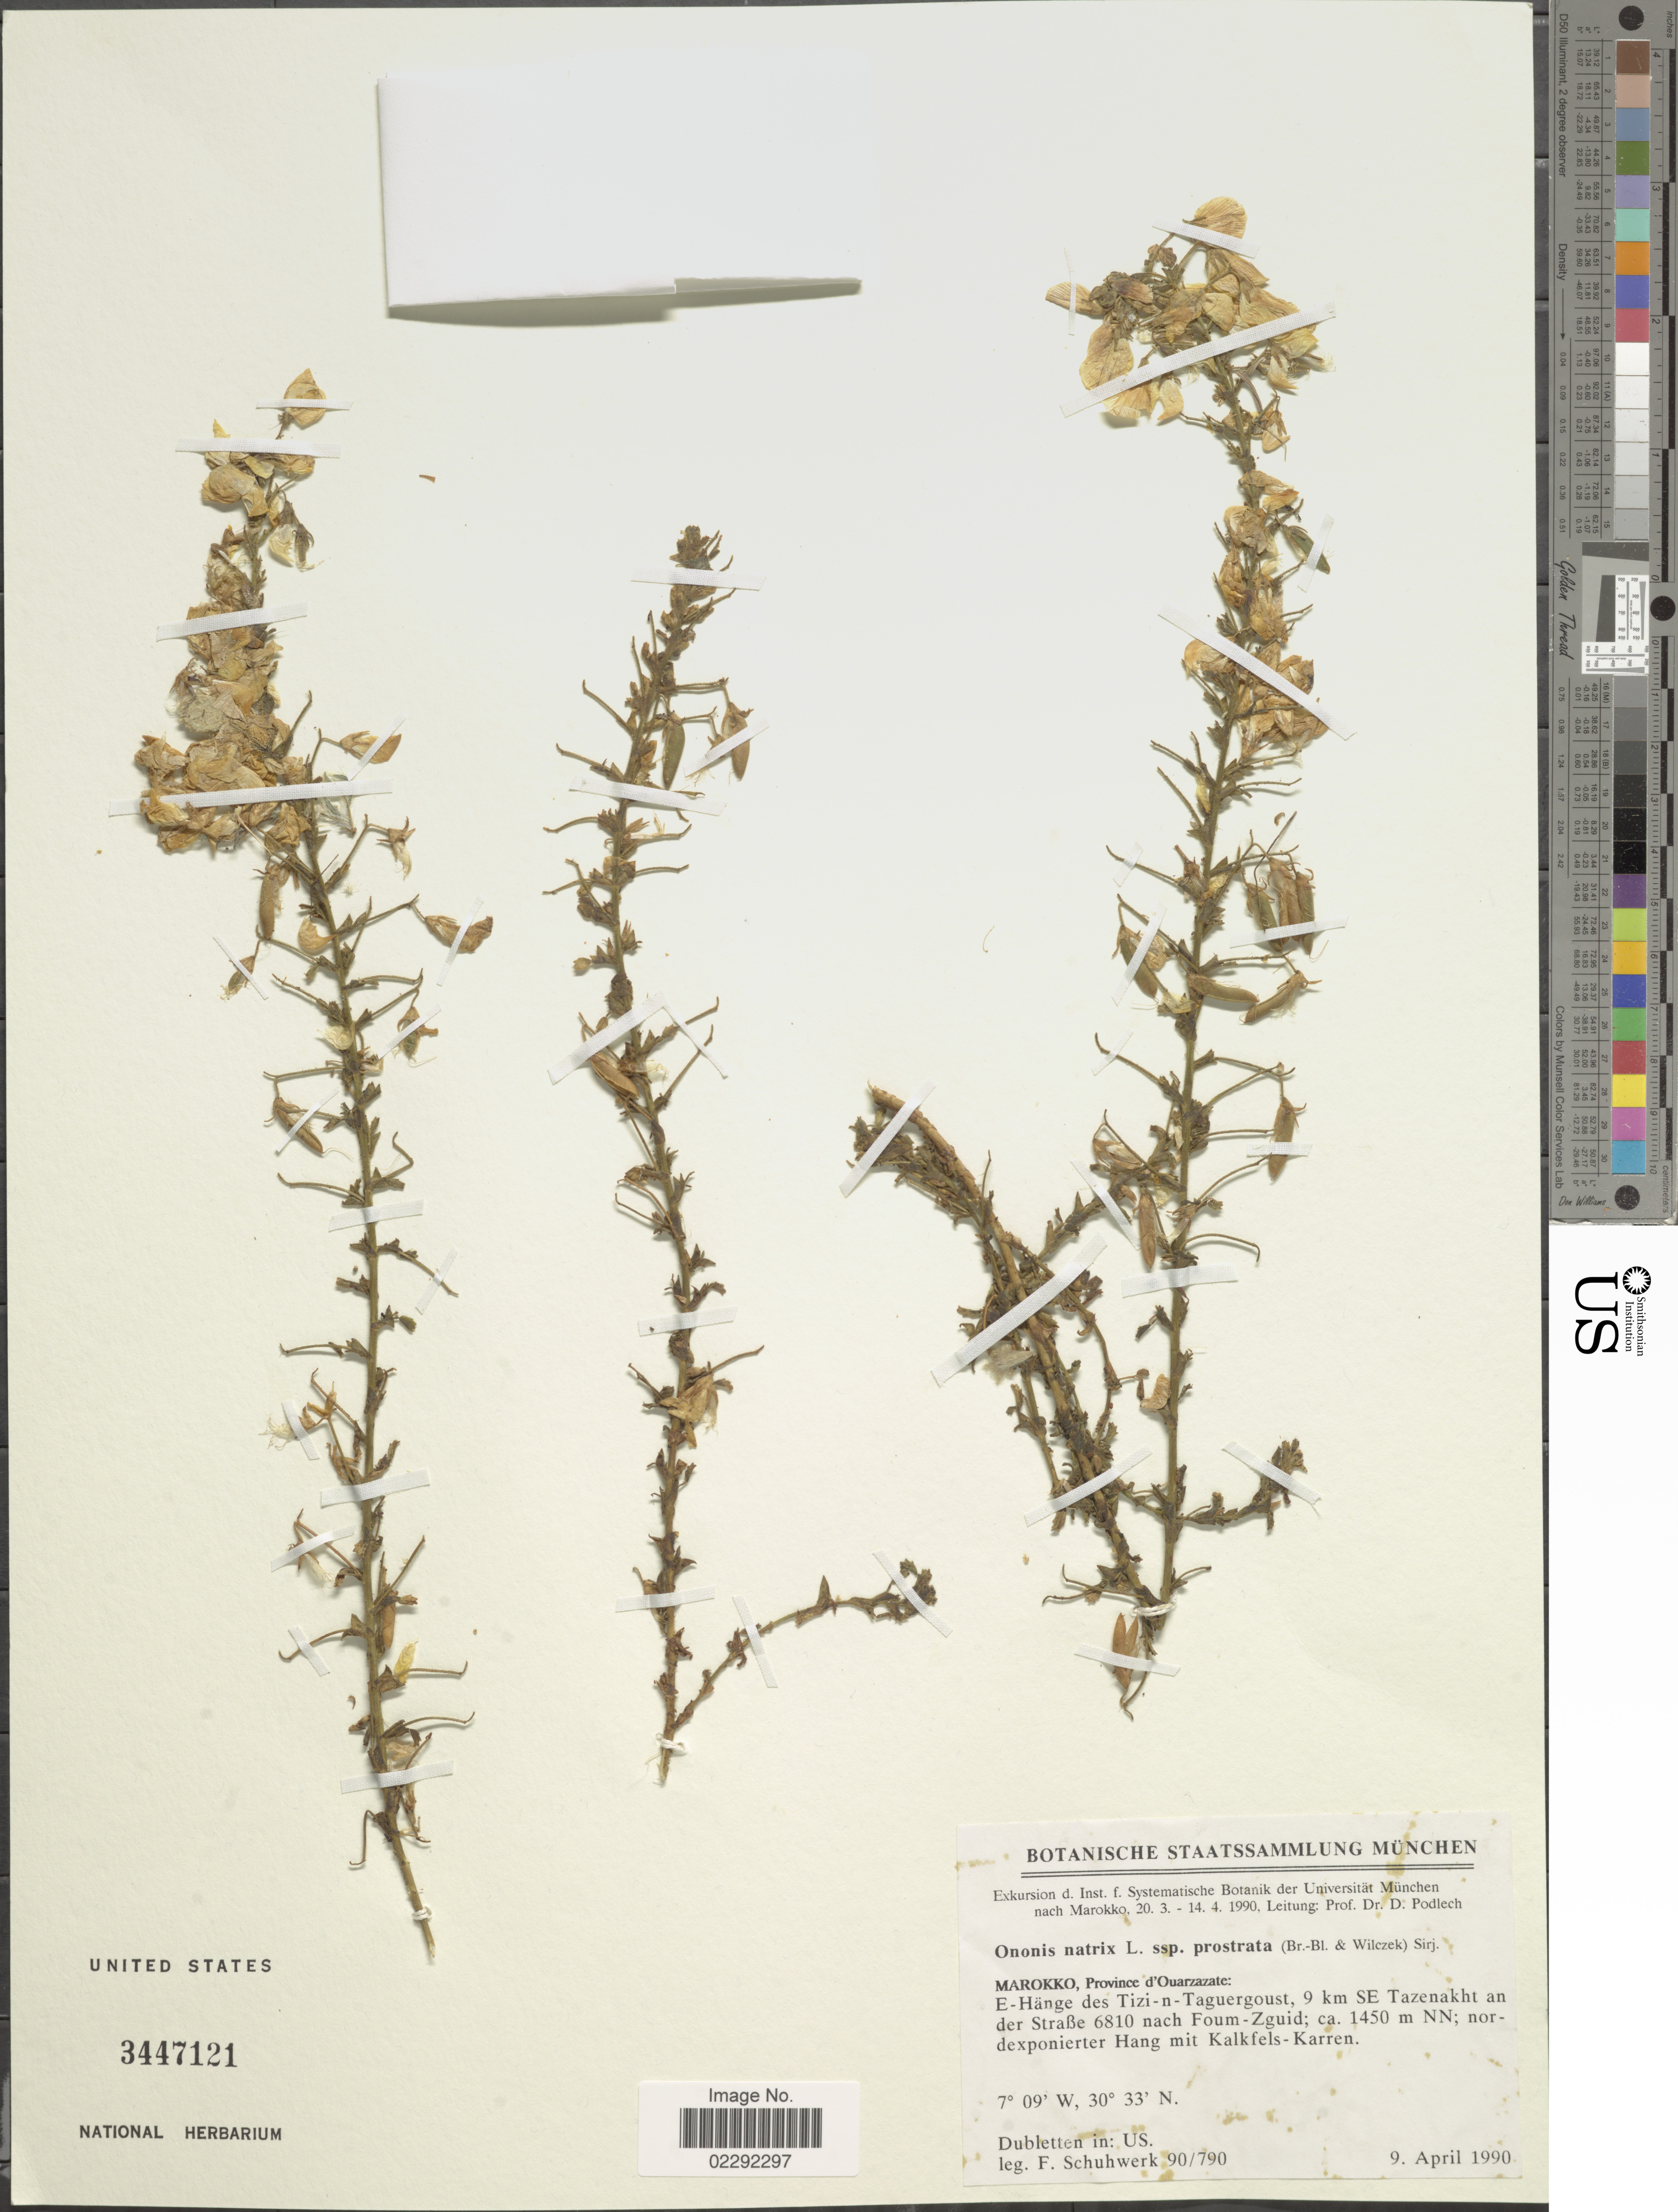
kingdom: Plantae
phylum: Tracheophyta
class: Magnoliopsida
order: Fabales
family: Fabaceae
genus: Ononis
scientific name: Ononis natrix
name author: L.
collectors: Schuhwerk, F.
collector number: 90/790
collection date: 1990-04-09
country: Morocco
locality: Province d'Ouarzazate: E-Hänge des Tizi-n-Taguergoust, 9 km SE Tazenakht an der Straße 6810 nach Foum-Zguid; nordexpnierter Hang mit Kalkfels-Karren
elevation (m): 1450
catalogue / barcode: US 3447121